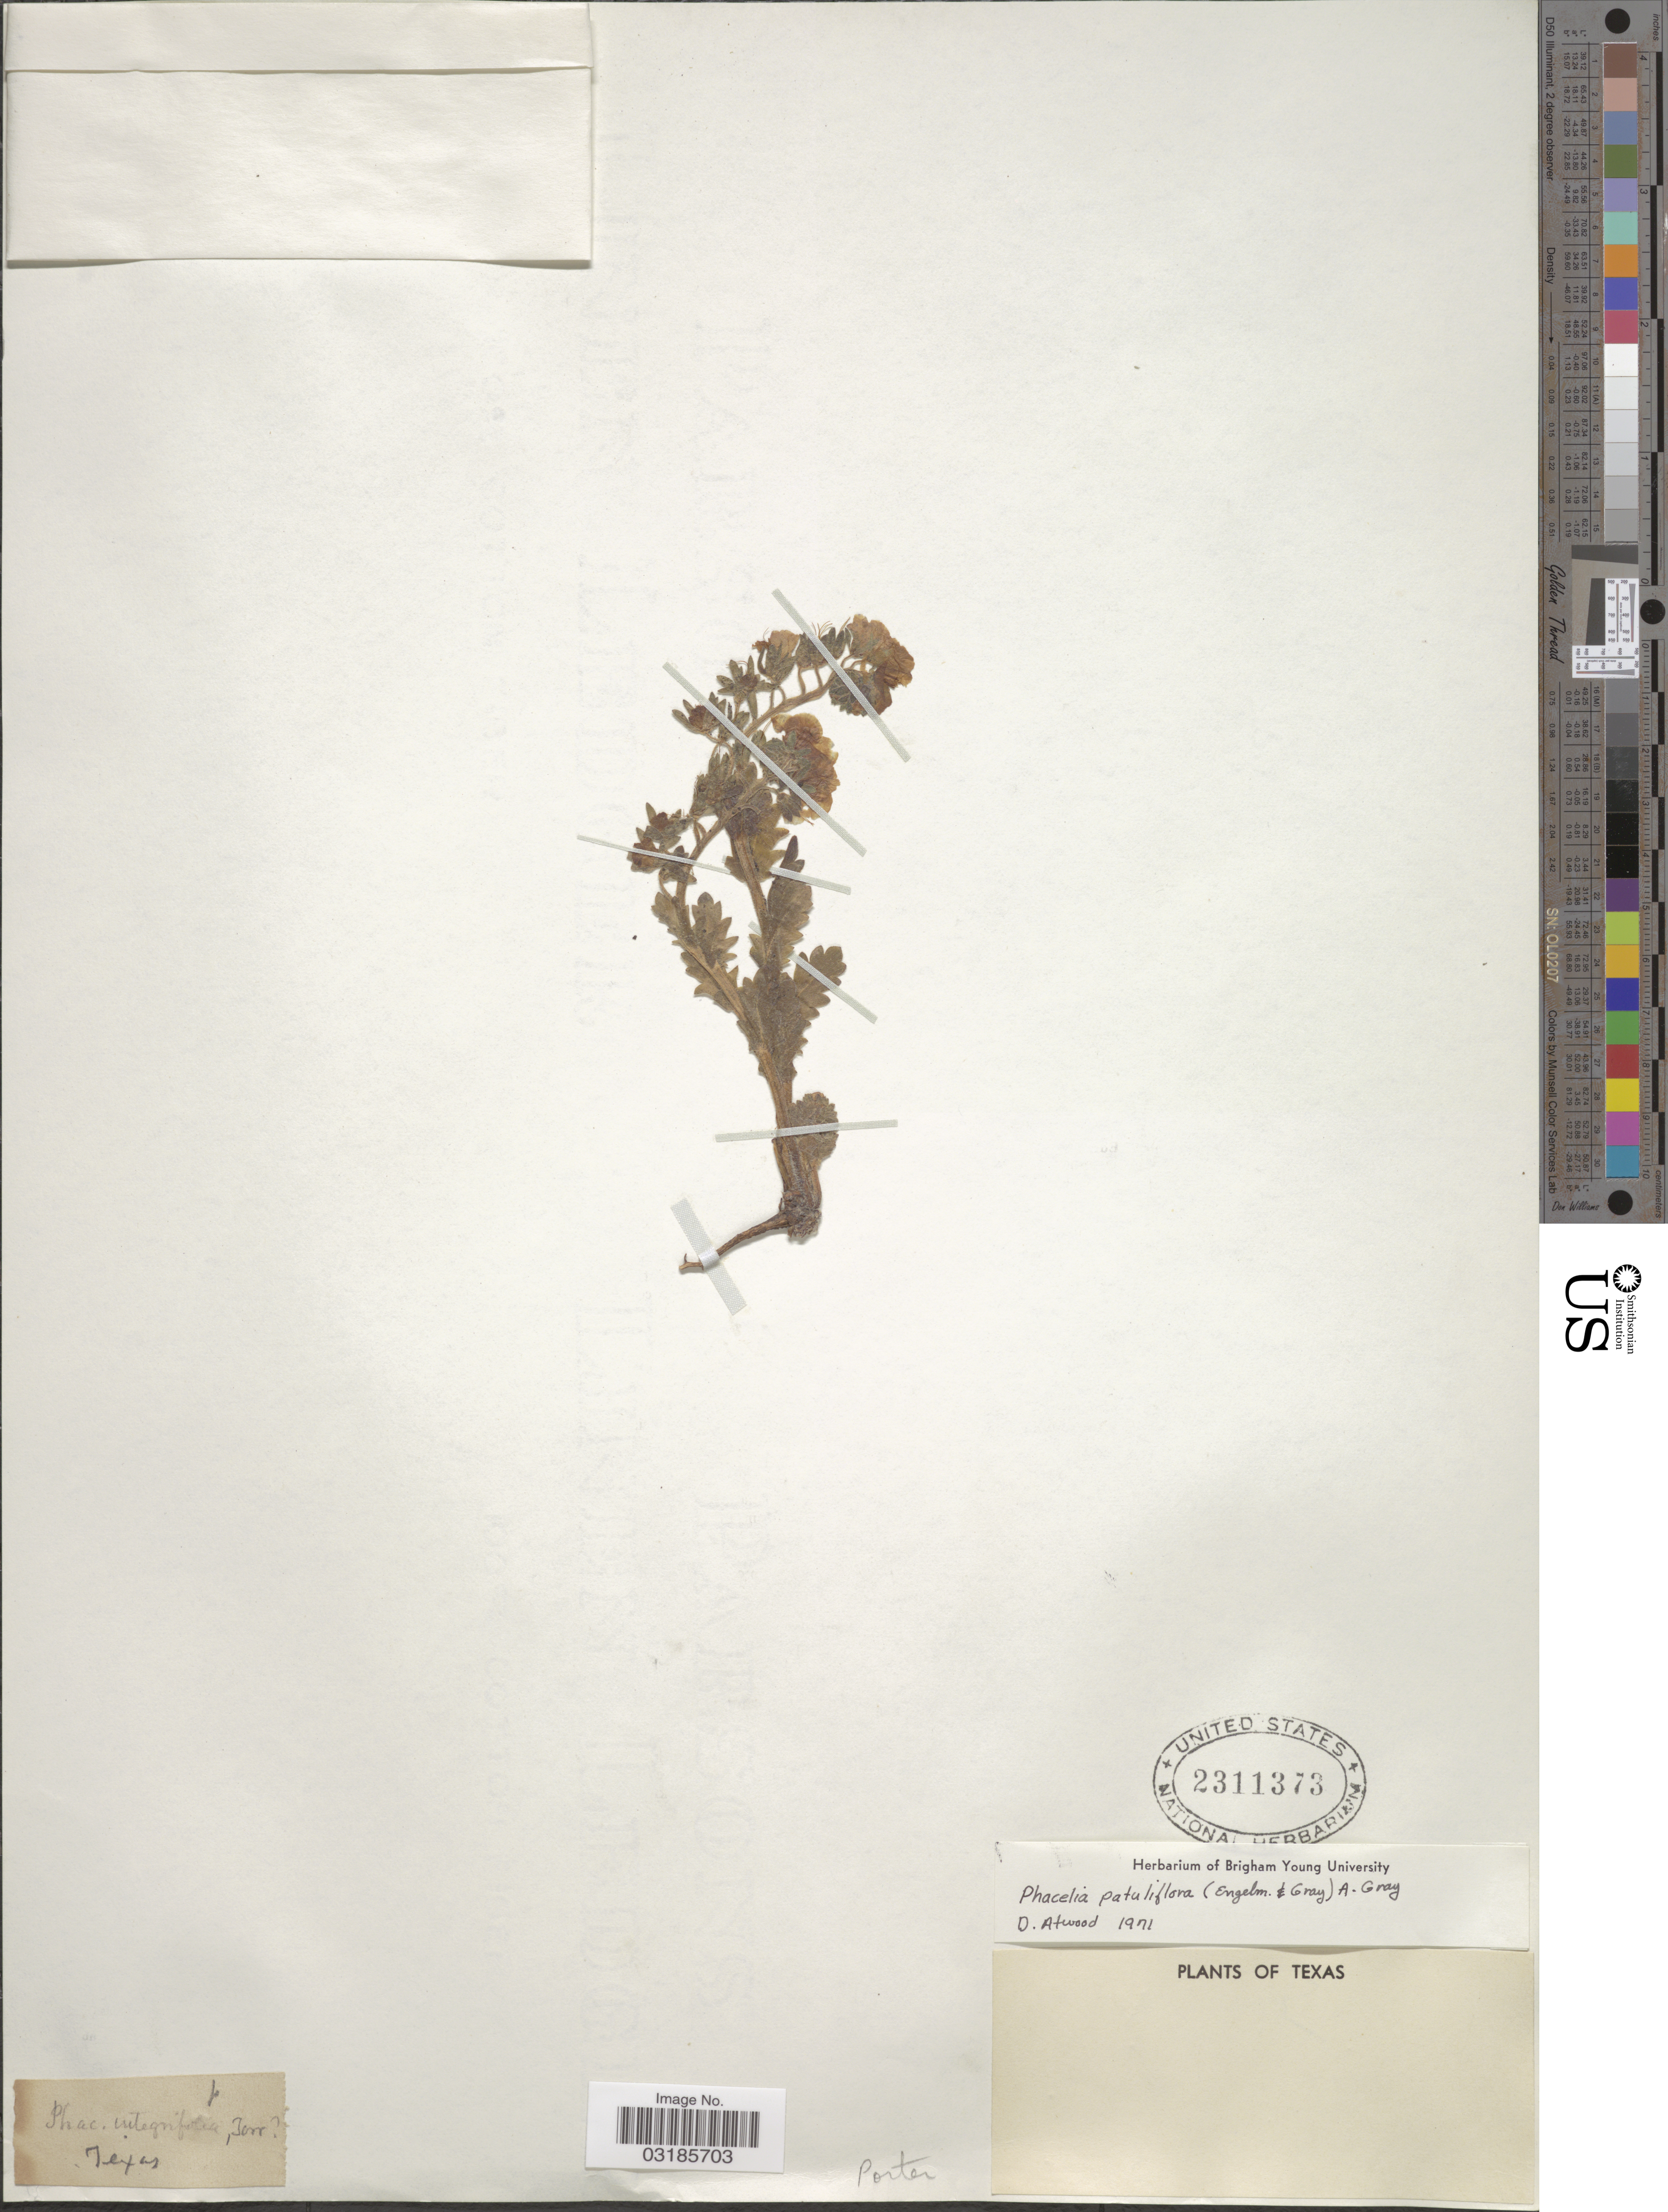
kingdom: Plantae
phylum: Tracheophyta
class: Magnoliopsida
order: Boraginales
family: Hydrophyllaceae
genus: Phacelia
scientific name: Phacelia patuliflora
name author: (Engelm. & A. Gray) A. Gray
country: United States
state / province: Texas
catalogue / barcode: US 2311373